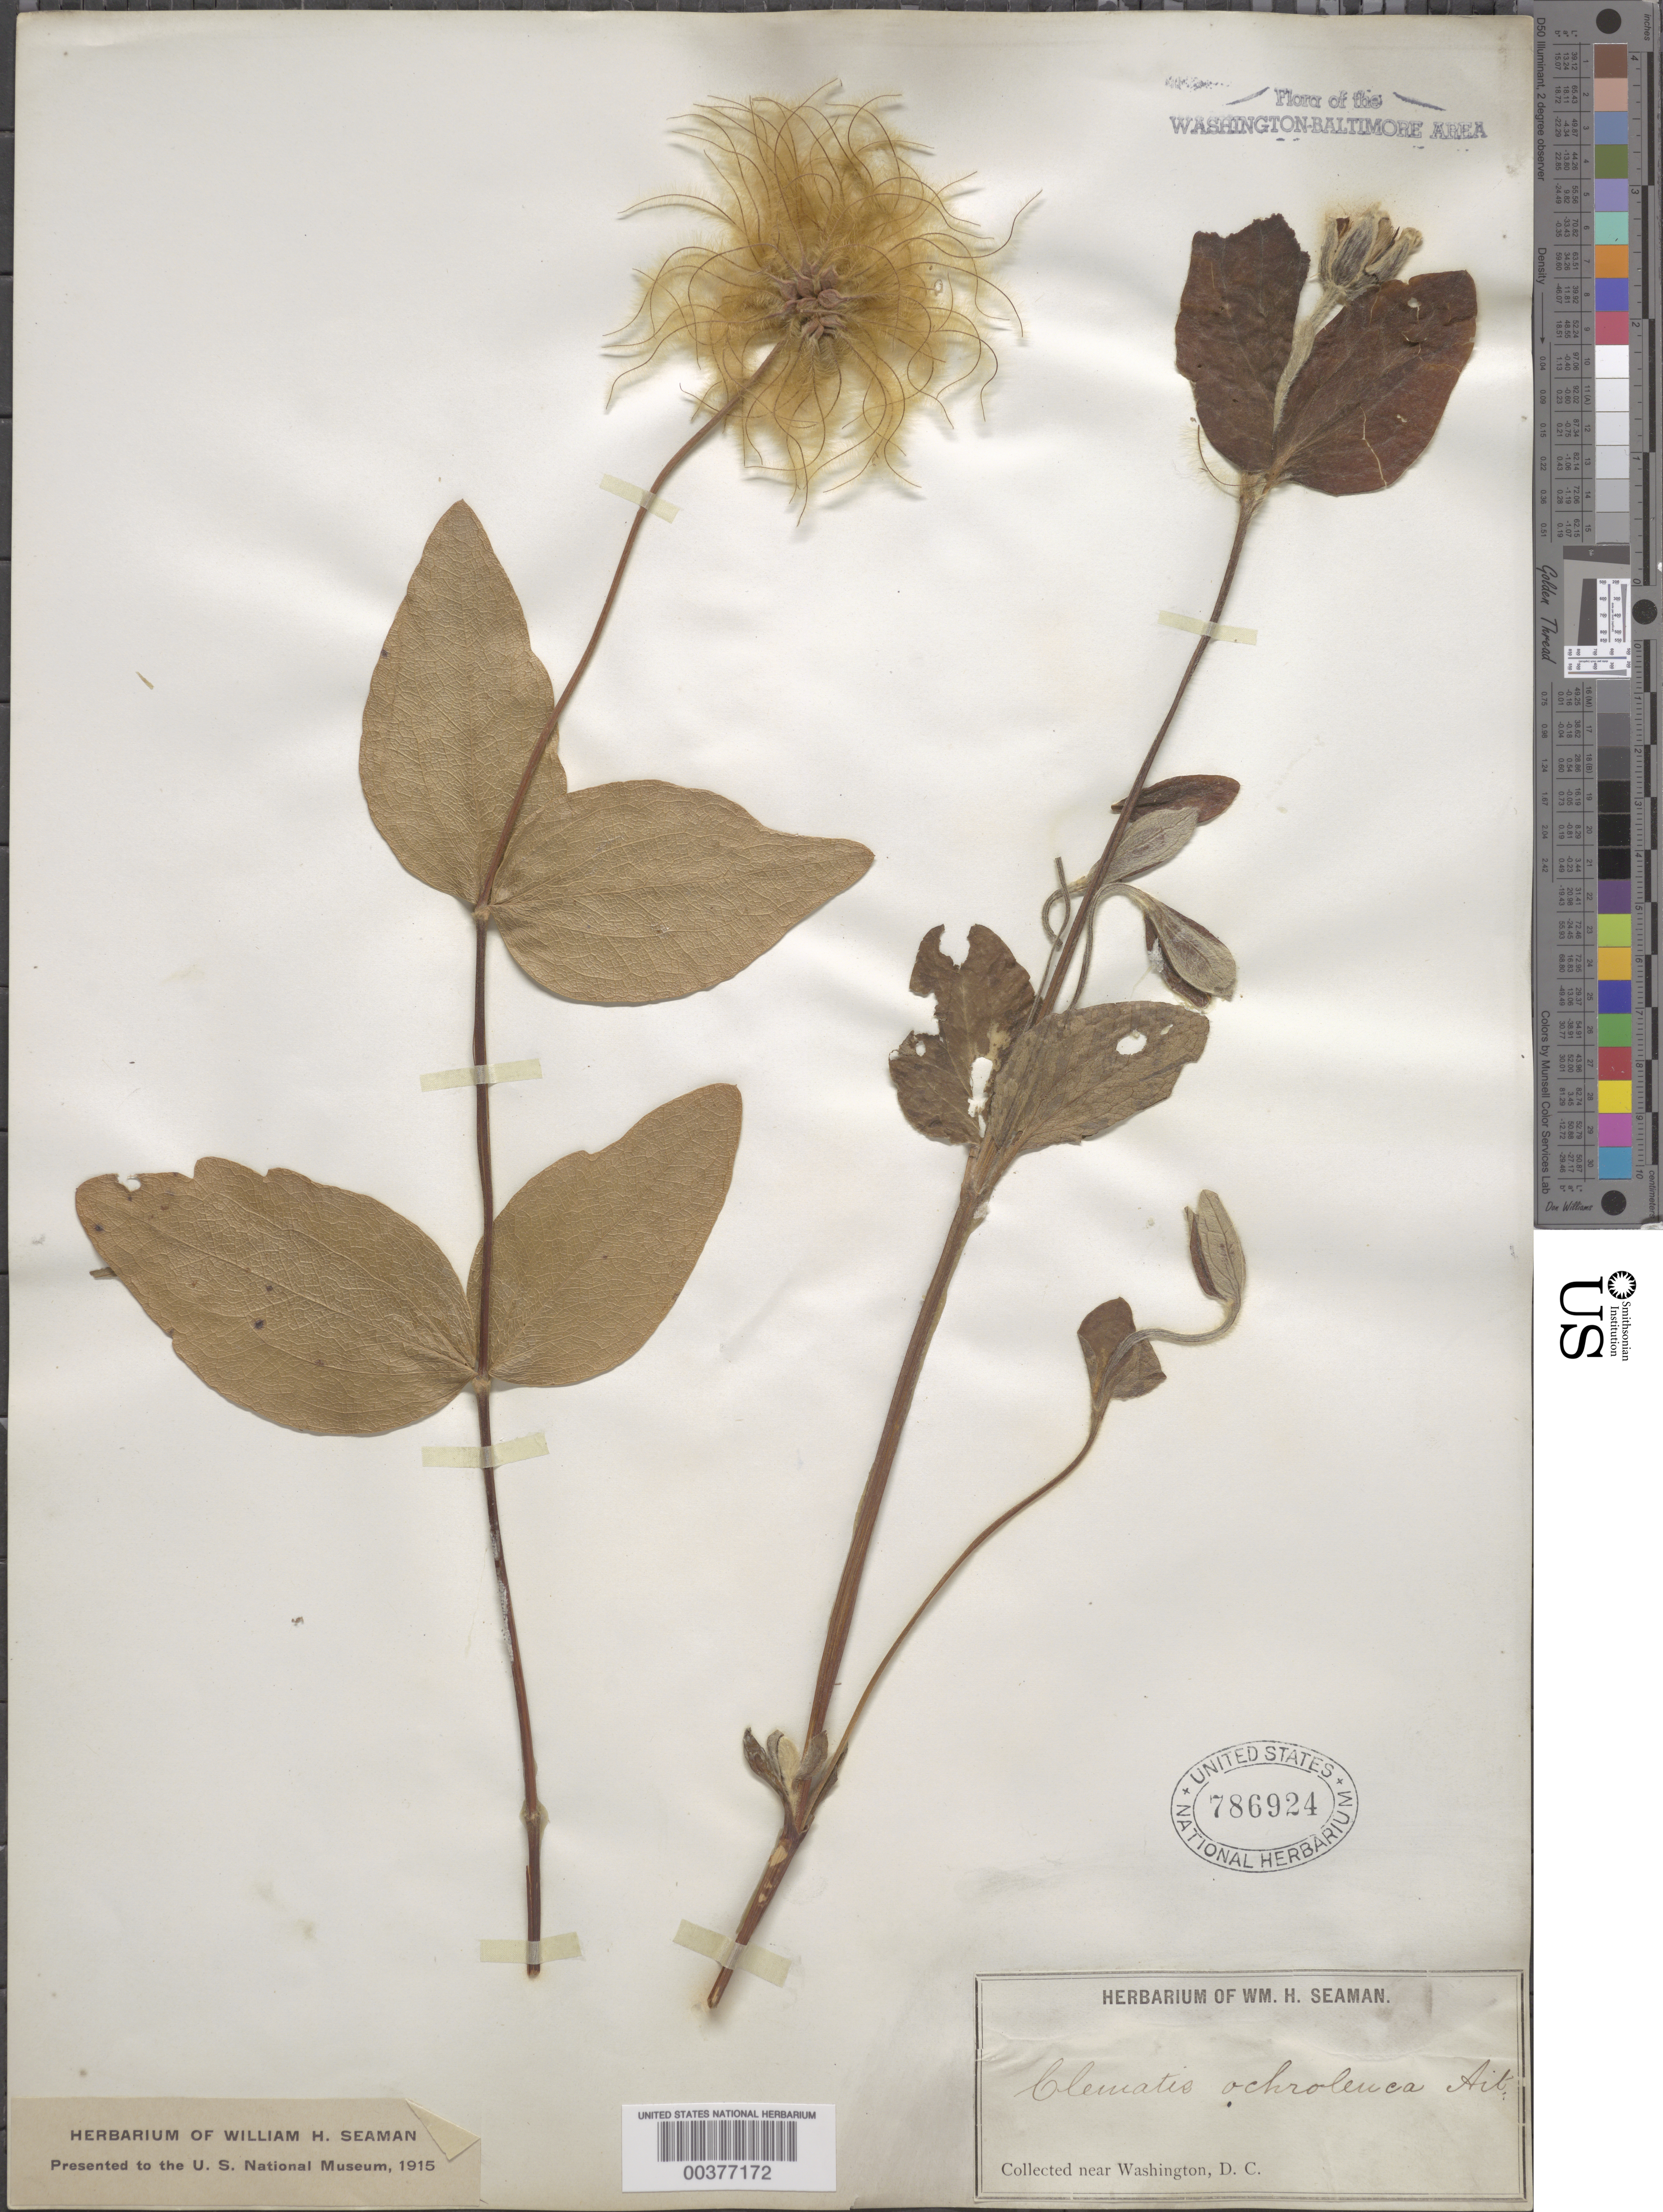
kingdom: Plantae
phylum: Tracheophyta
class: Magnoliopsida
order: Ranunculales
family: Ranunculaceae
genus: Clematis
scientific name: Clematis ochroleuca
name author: Aiton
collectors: W. Seaman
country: United States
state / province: District of Columbia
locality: Washington DC area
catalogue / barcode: US 786924